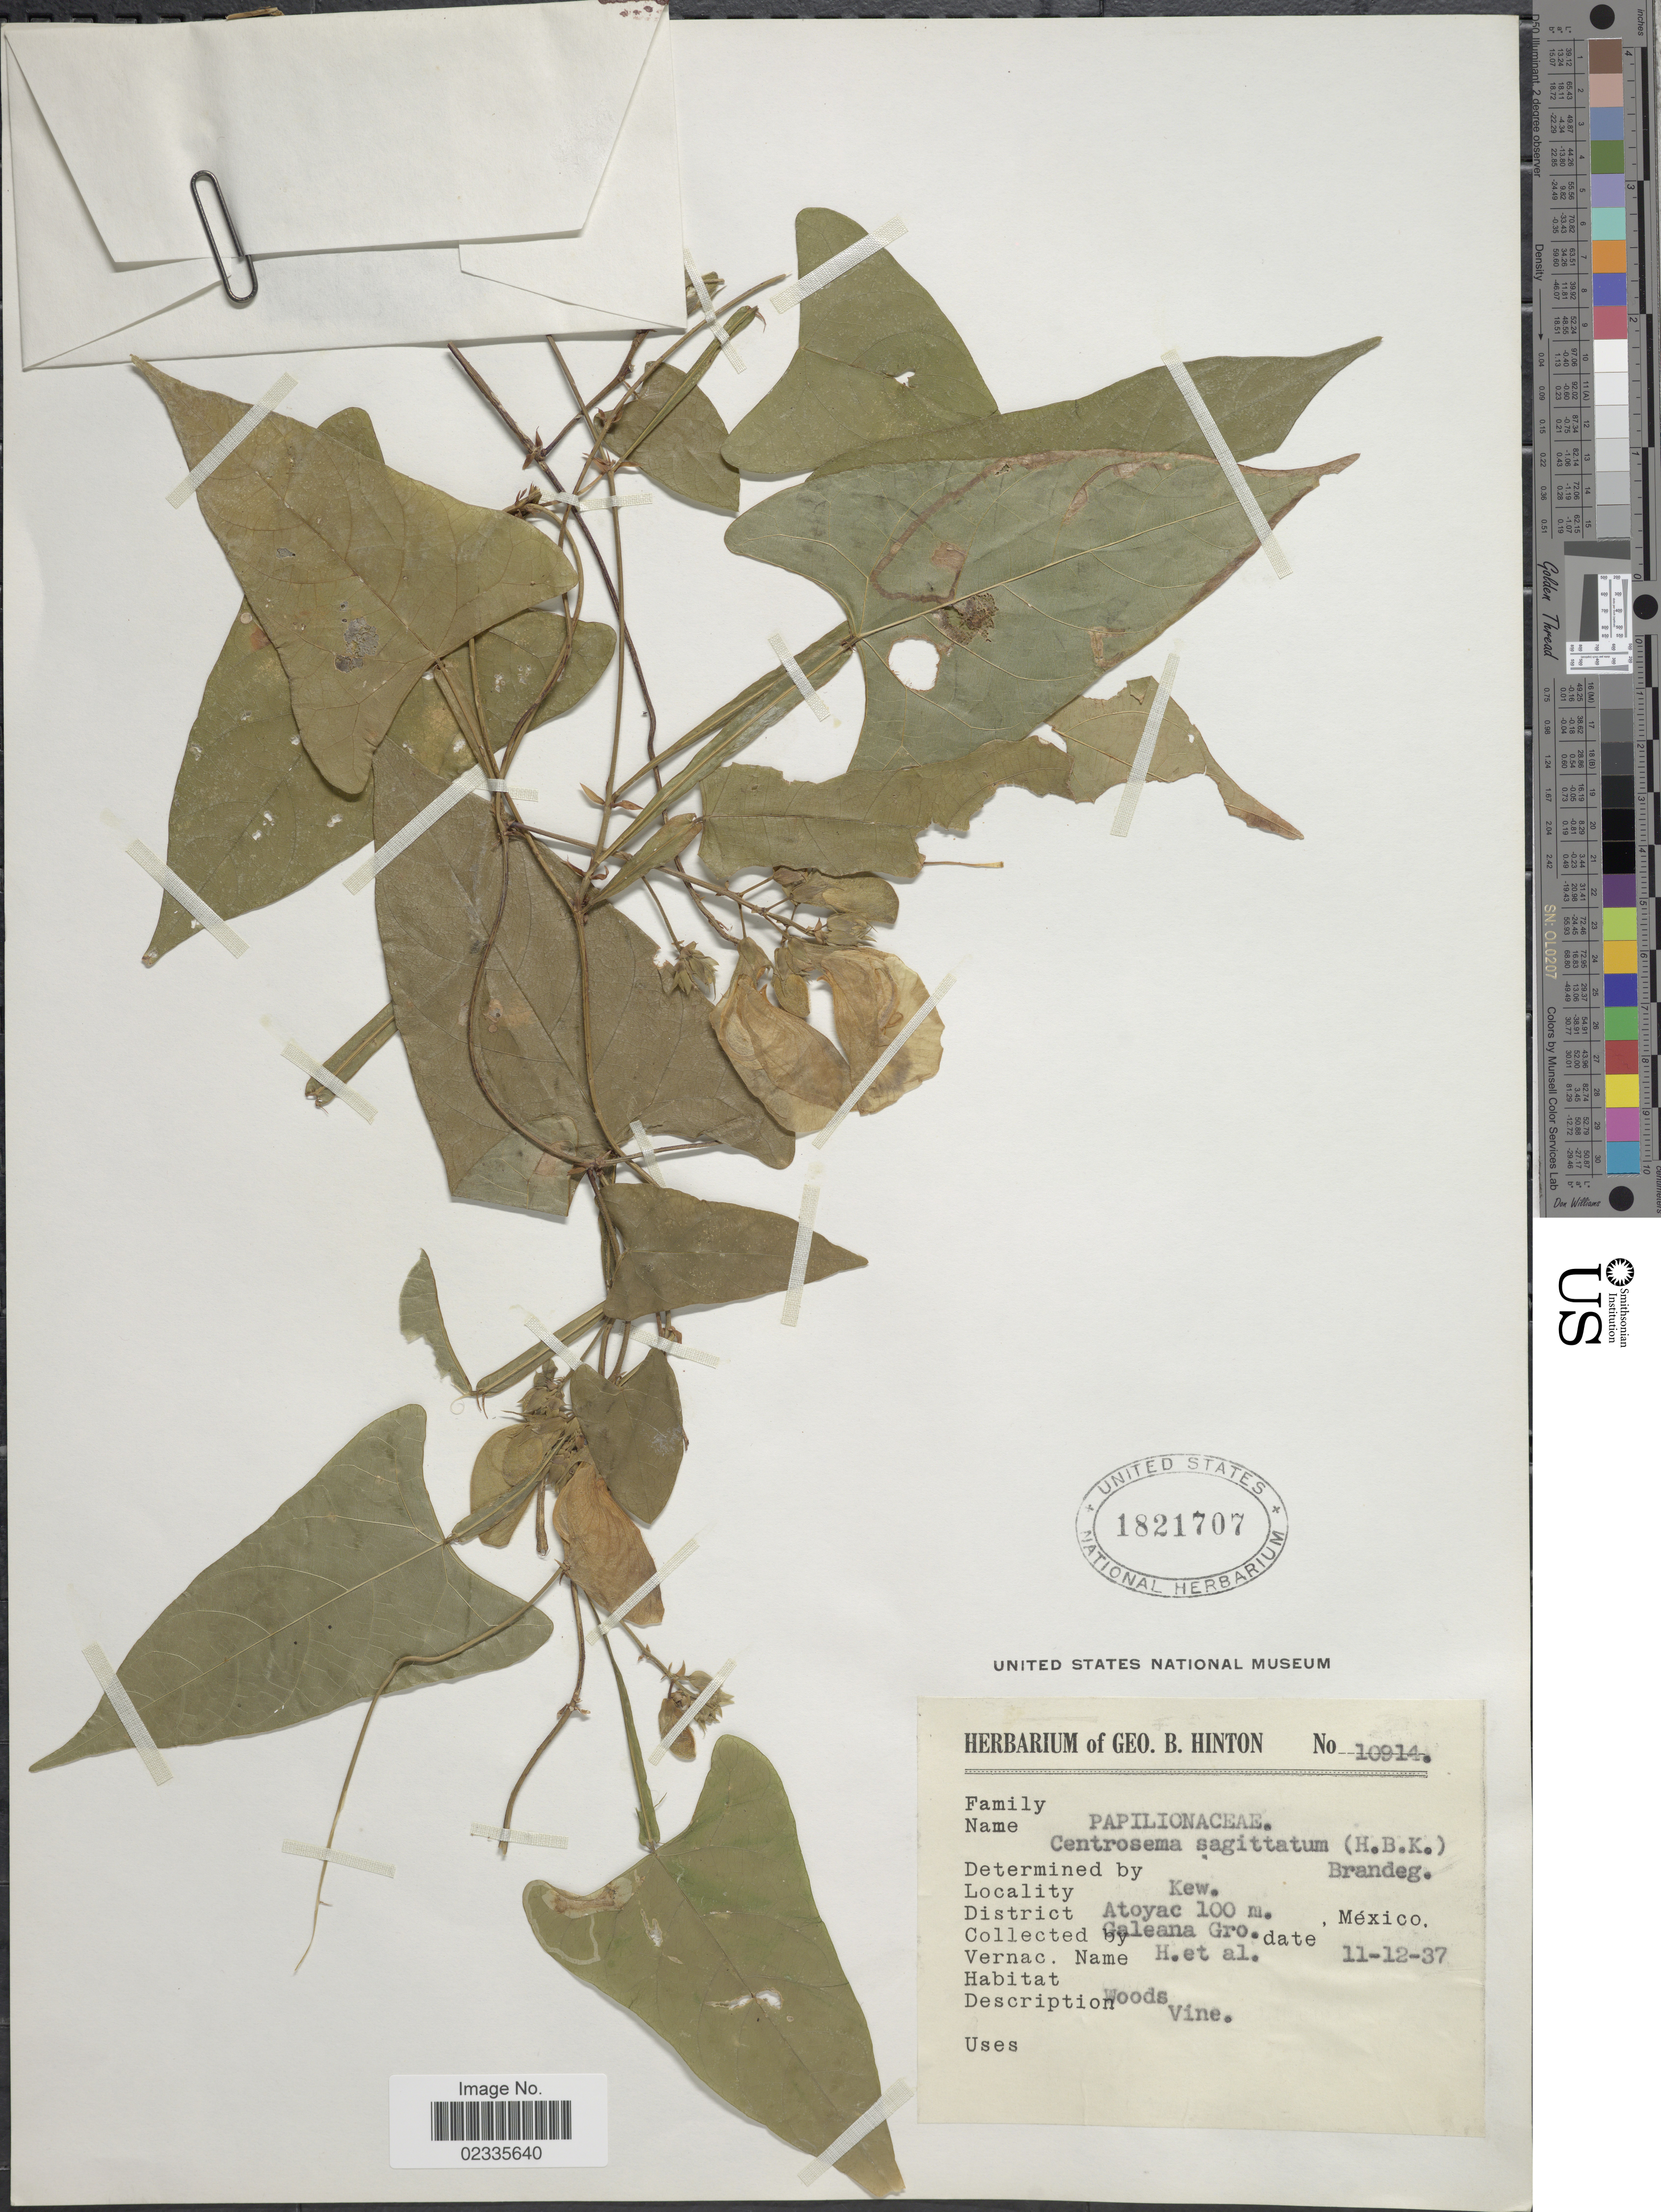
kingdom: Plantae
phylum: Tracheophyta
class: Magnoliopsida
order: Fabales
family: Fabaceae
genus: Centrosema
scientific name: Centrosema sagittata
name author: (Kunth) Rose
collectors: G. B. Hinton & et al.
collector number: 10914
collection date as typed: Transcribed d/m/y: 12/11/37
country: Mexico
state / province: Guerrero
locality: Kew, District Atoyac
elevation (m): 100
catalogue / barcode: US 1821707